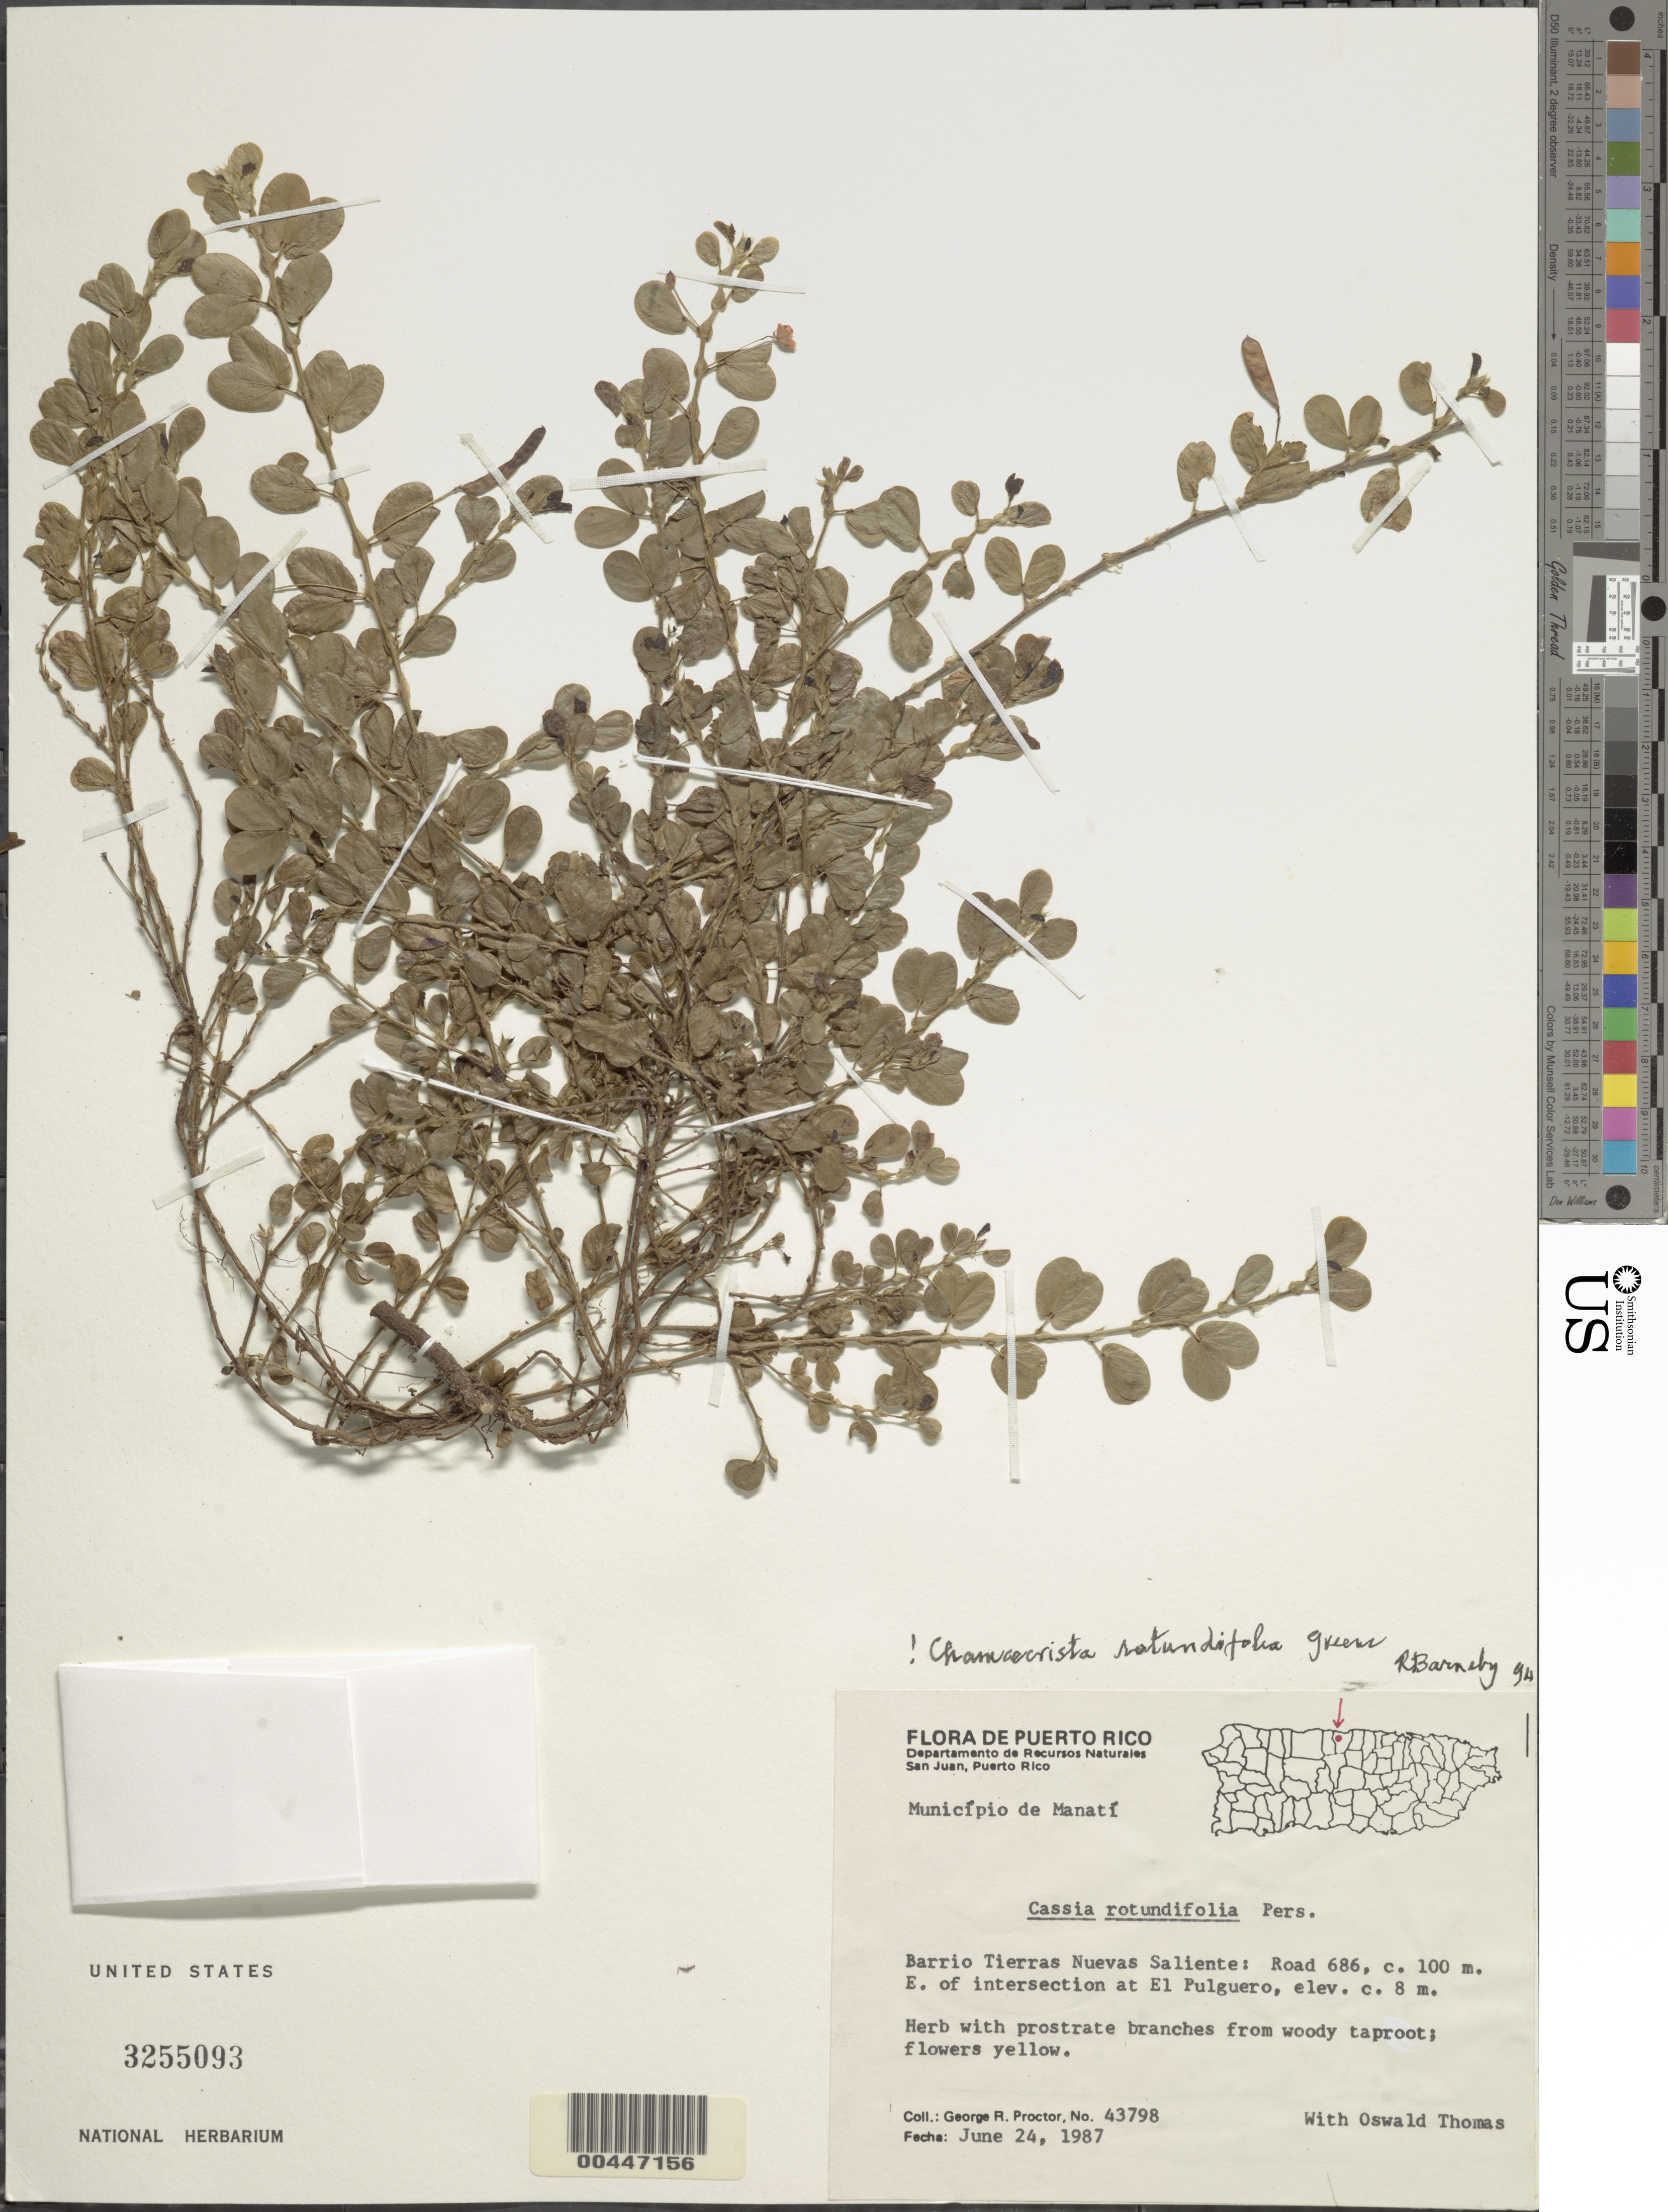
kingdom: Plantae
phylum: Tracheophyta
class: Magnoliopsida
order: Fabales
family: Fabaceae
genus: Chamaecrista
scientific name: Chamaecrista rotundifolia var. rotundifolia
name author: (Pers.) Greene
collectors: G. R. Proctor & O. Thomas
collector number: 43798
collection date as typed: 24 Jun 1987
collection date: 1987-06-24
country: Puerto Rico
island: Greater Antilles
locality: El pulguero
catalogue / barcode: US 3255093